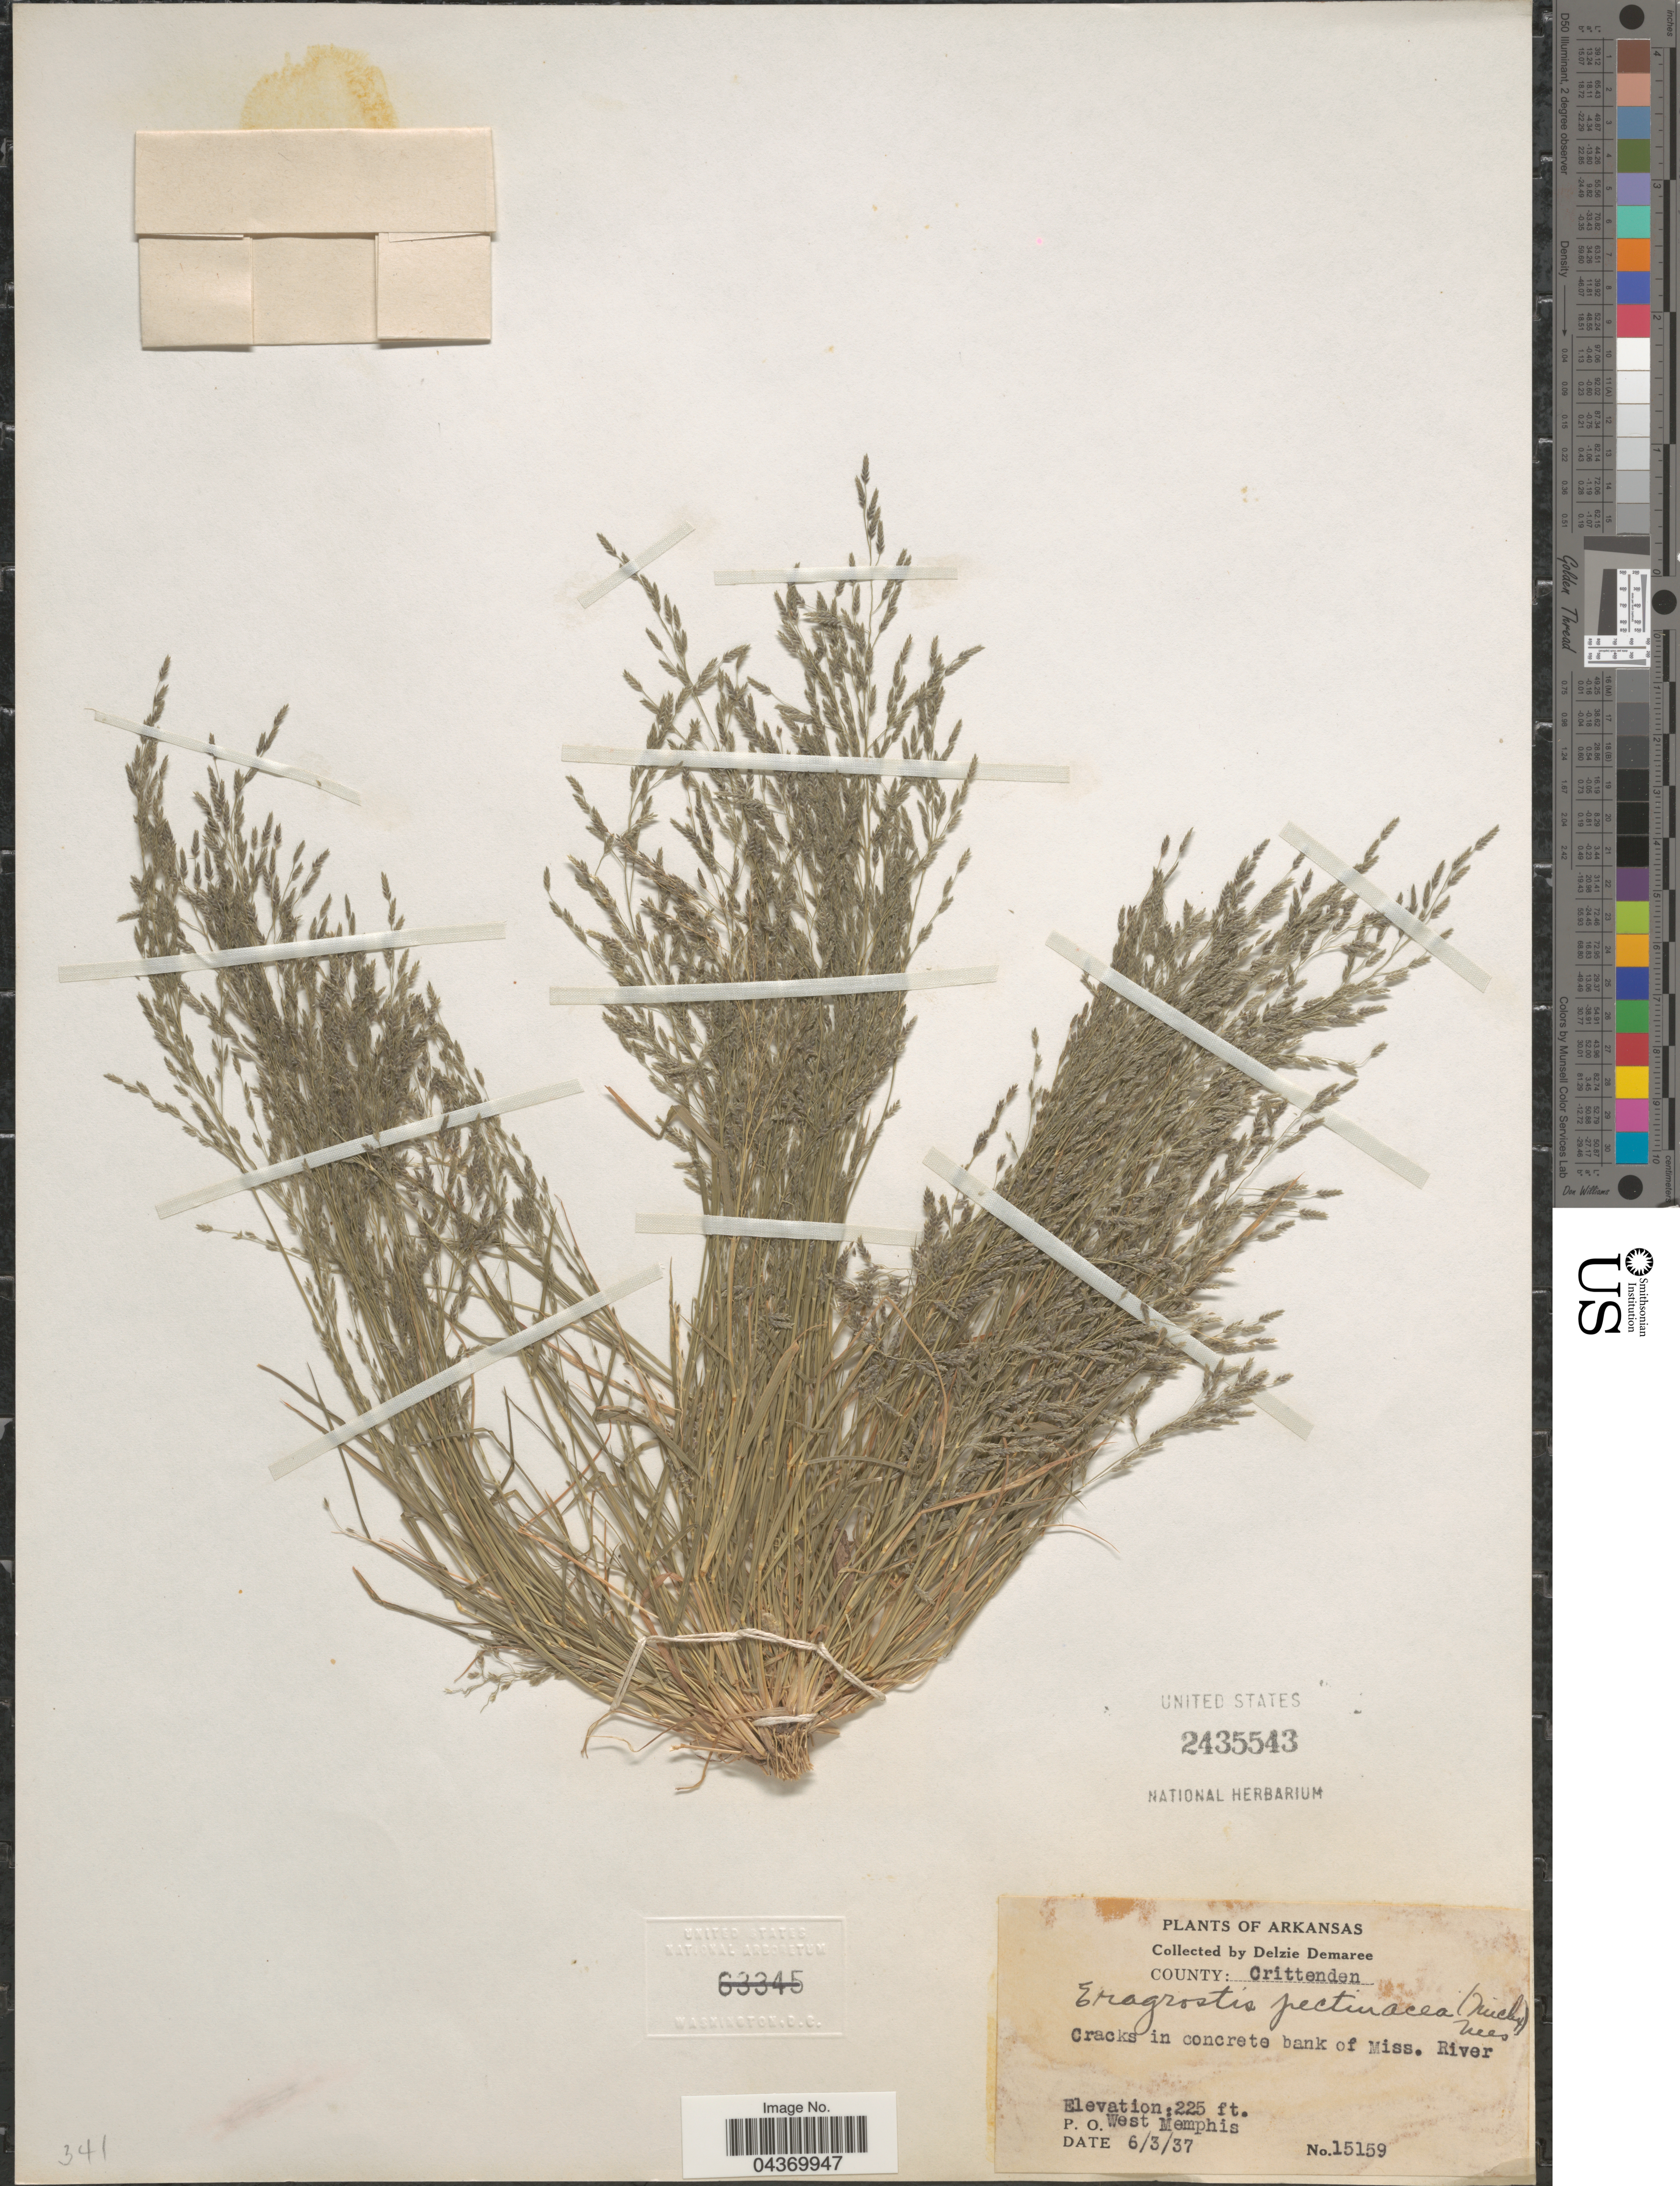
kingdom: Plantae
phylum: Tracheophyta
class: Liliopsida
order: Poales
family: Poaceae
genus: Eragrostis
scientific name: Eragrostis pectinacea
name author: (Michx.) Nees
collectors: D. Demaree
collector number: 15159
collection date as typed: Transcribed d/m/y: 3/6/37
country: United States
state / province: Arkansas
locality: County: Crittenden. Cracks in concrete bank of Miss. River. P. O. West Memphis.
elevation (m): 69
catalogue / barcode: US 2435543